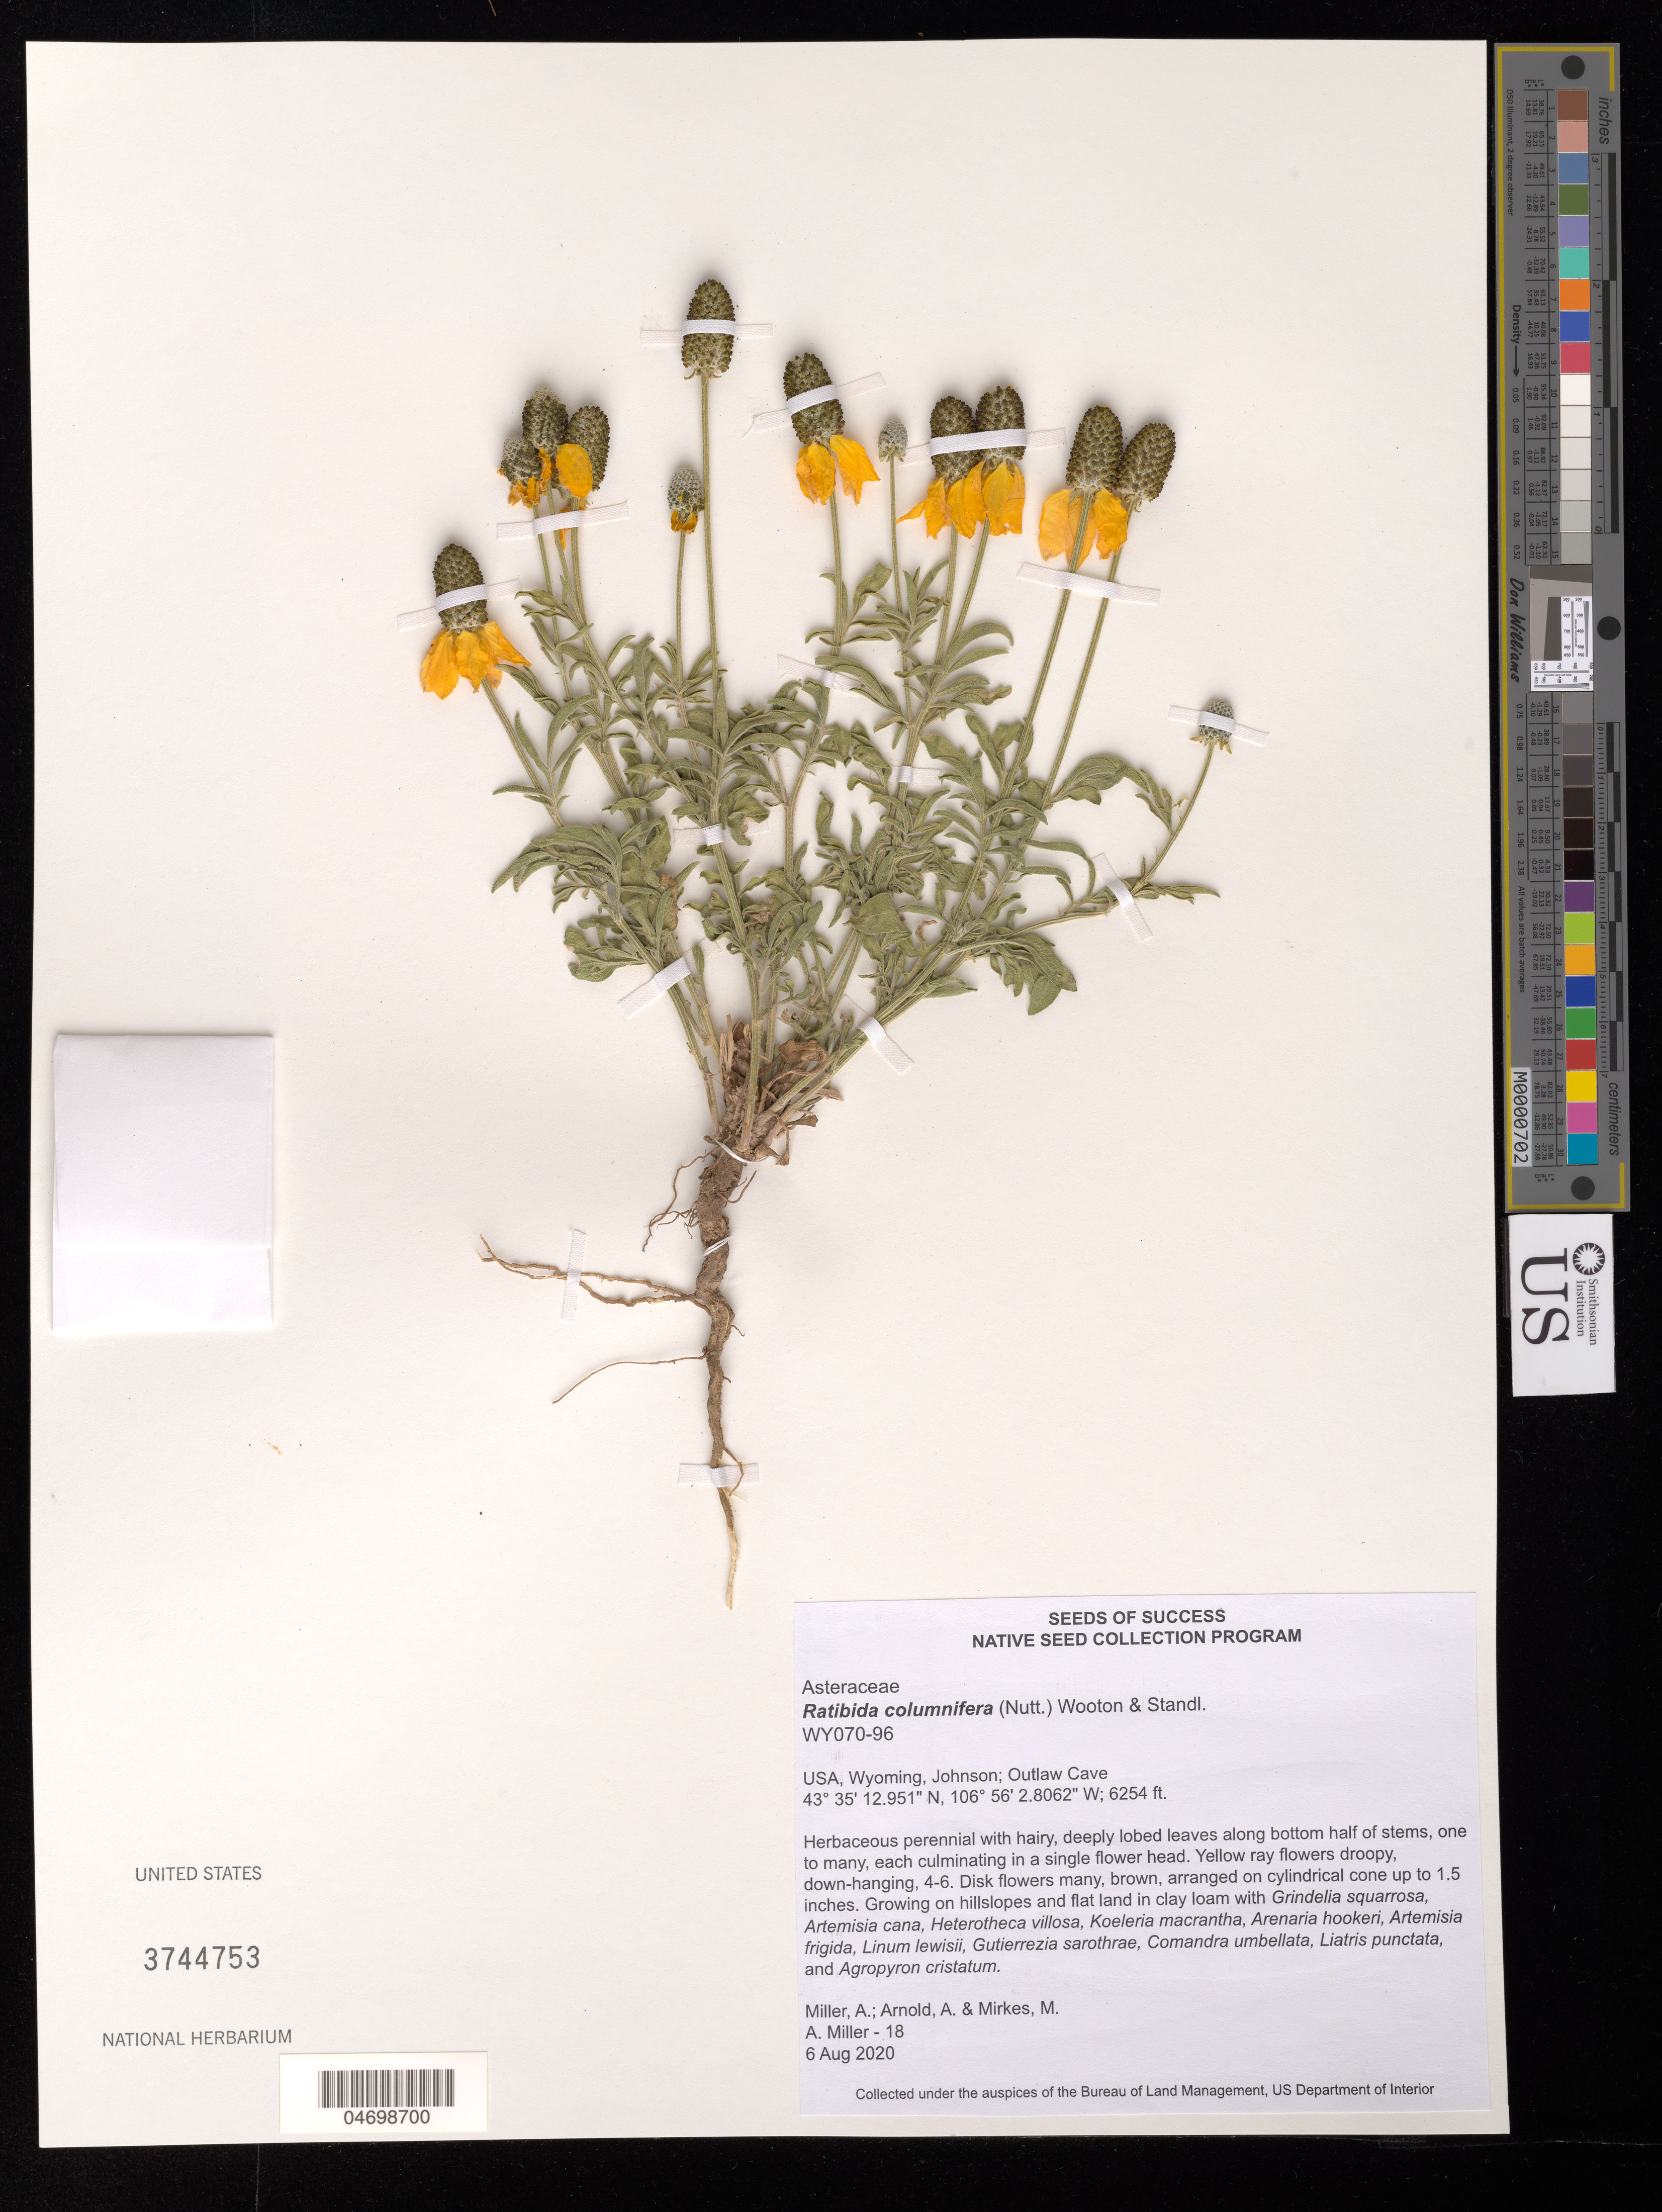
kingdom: Plantae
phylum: Tracheophyta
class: Magnoliopsida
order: Asterales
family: Asteraceae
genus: Ratibida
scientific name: Ratibida columnifera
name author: (Nutt.) Wooton & Standl.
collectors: A. Miller, A. Arnold & M. Mirkes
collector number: WY070-96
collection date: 2020-08-06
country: United States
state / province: Wyoming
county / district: Johnson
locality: Outlaw Cave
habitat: Flat land and hillslopes, clay loam soils. With Liatris punctata, Artemisia cana, Linum lewisii, etc.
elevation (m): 1906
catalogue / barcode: US 3744753